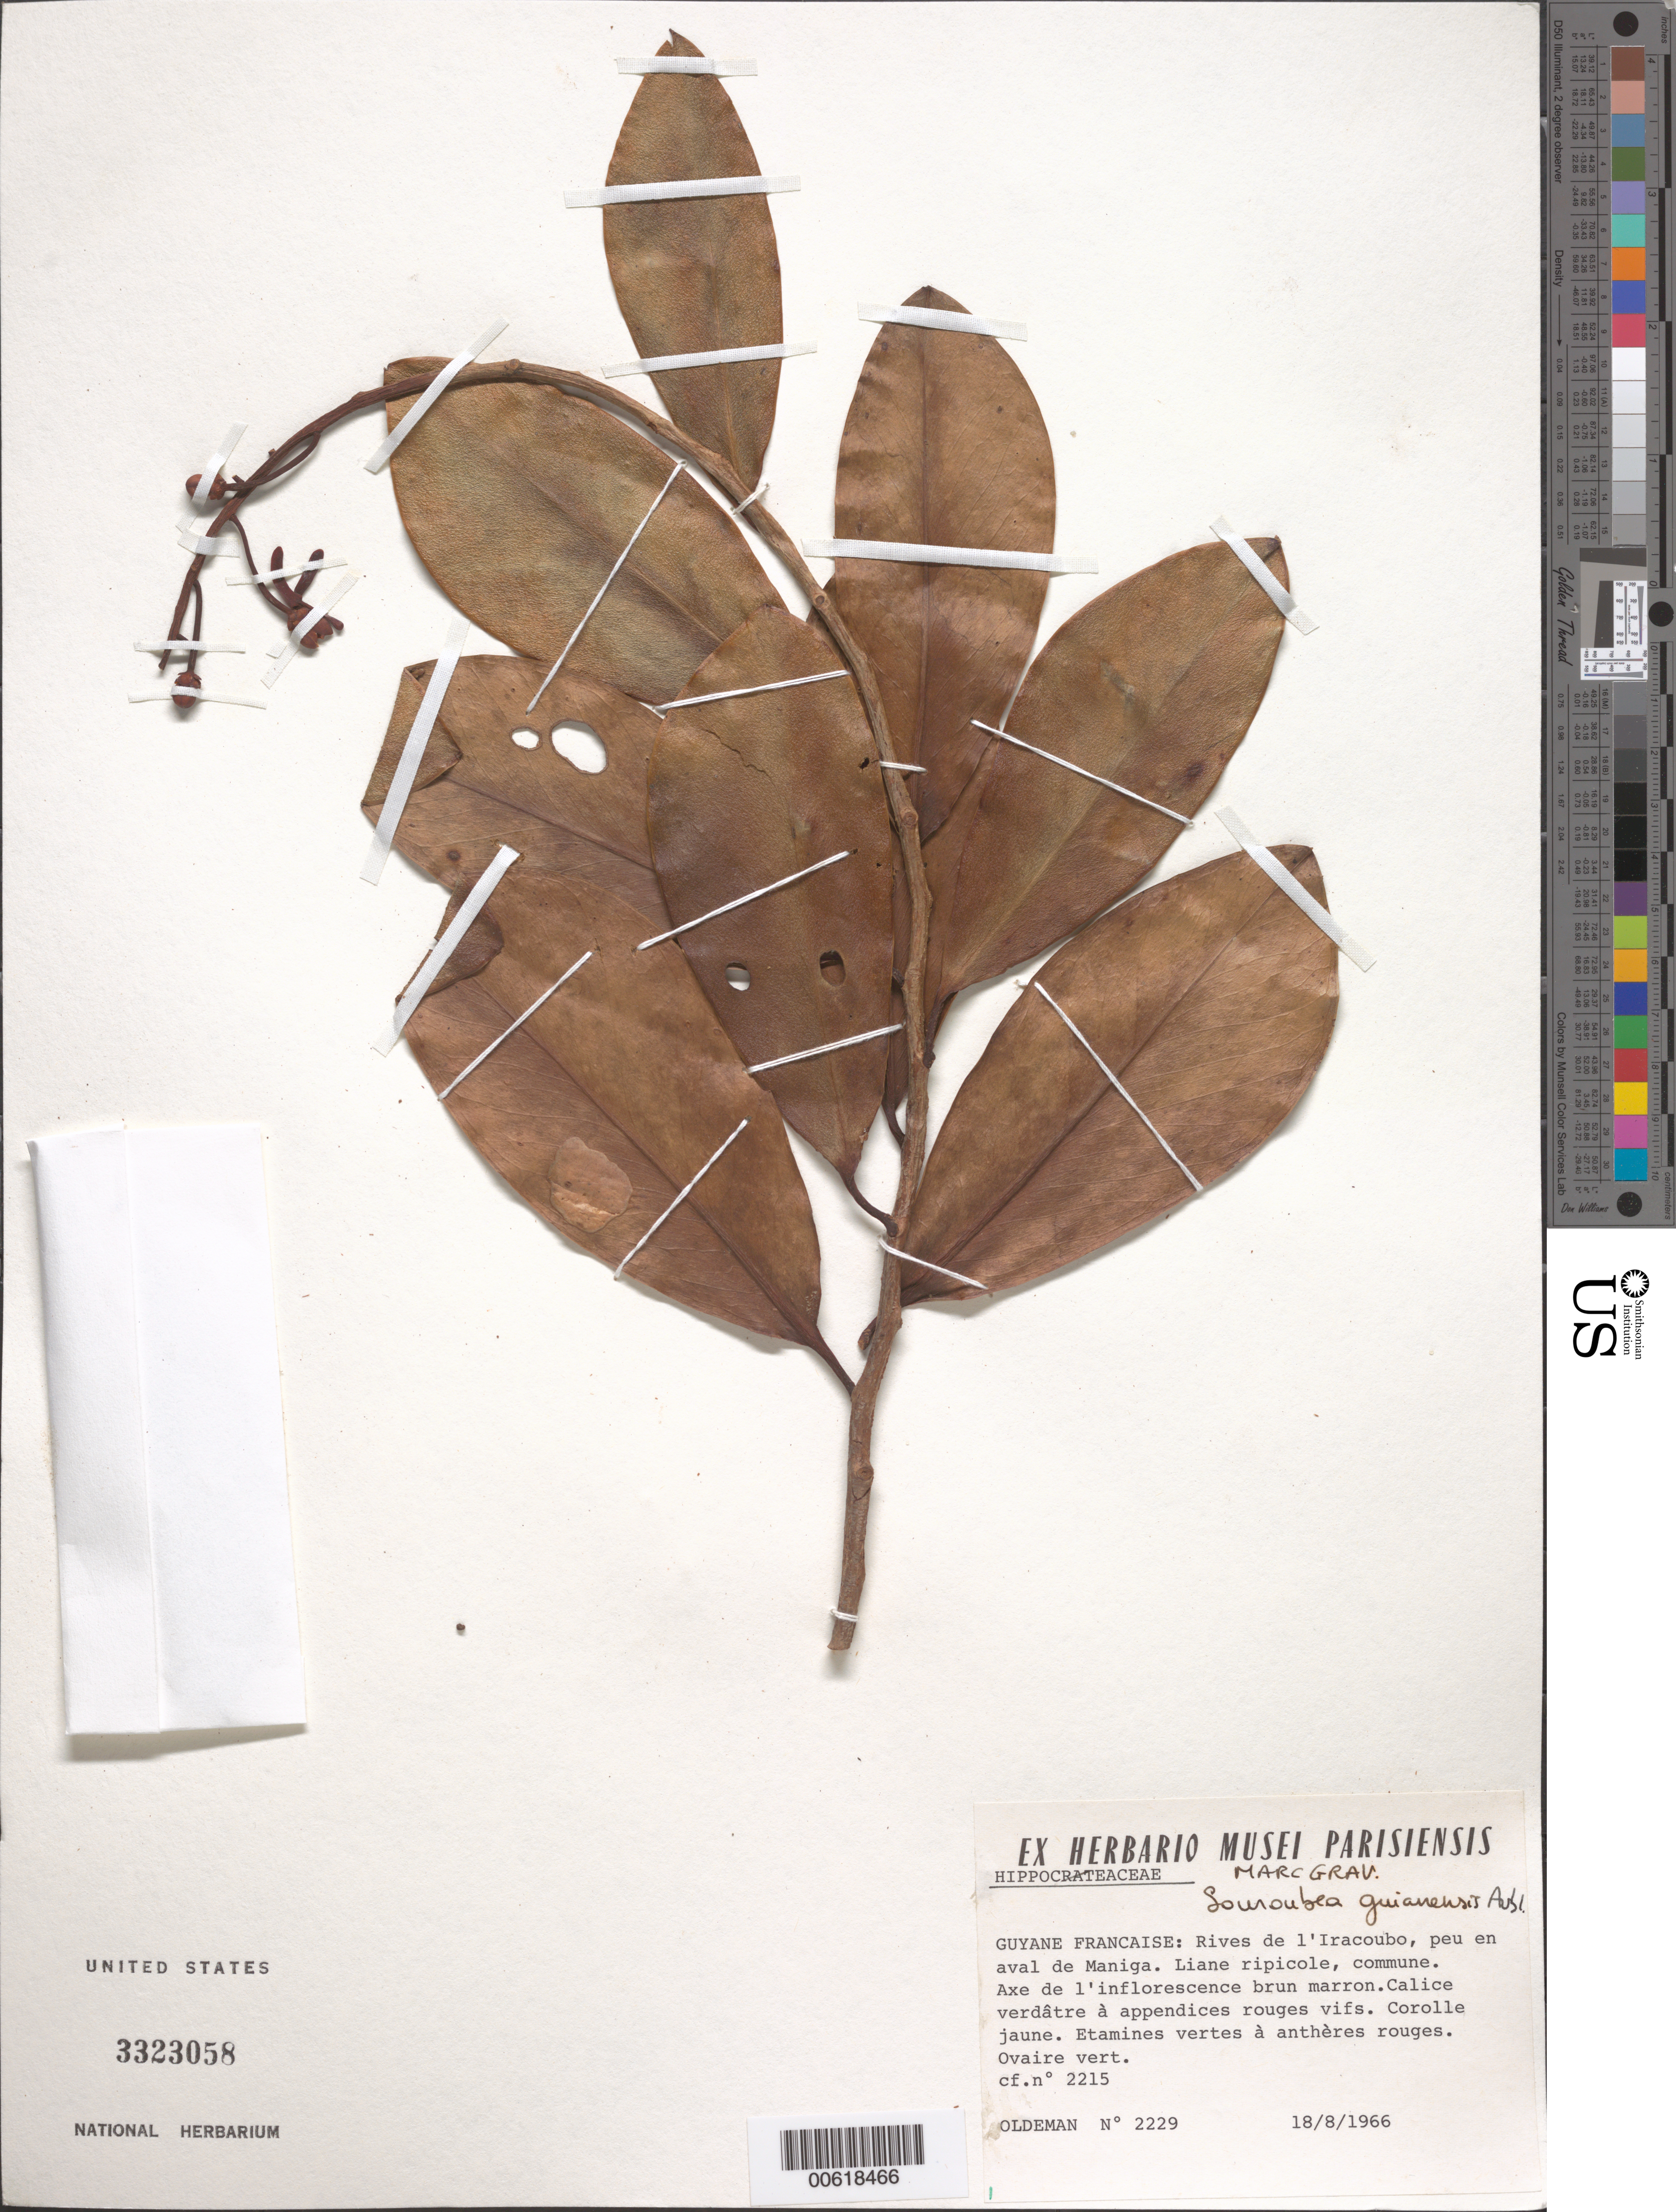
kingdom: Plantae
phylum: Tracheophyta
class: Magnoliopsida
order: Ericales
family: Marcgraviaceae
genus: Souroubea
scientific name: Souroubea guianensis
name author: Aubl.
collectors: R. Oldeman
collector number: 2229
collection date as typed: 18-Aug-66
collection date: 1966-08-18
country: French Guiana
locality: Rives de l'Iracoubo, peu en aval de Maniga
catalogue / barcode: US 3323058